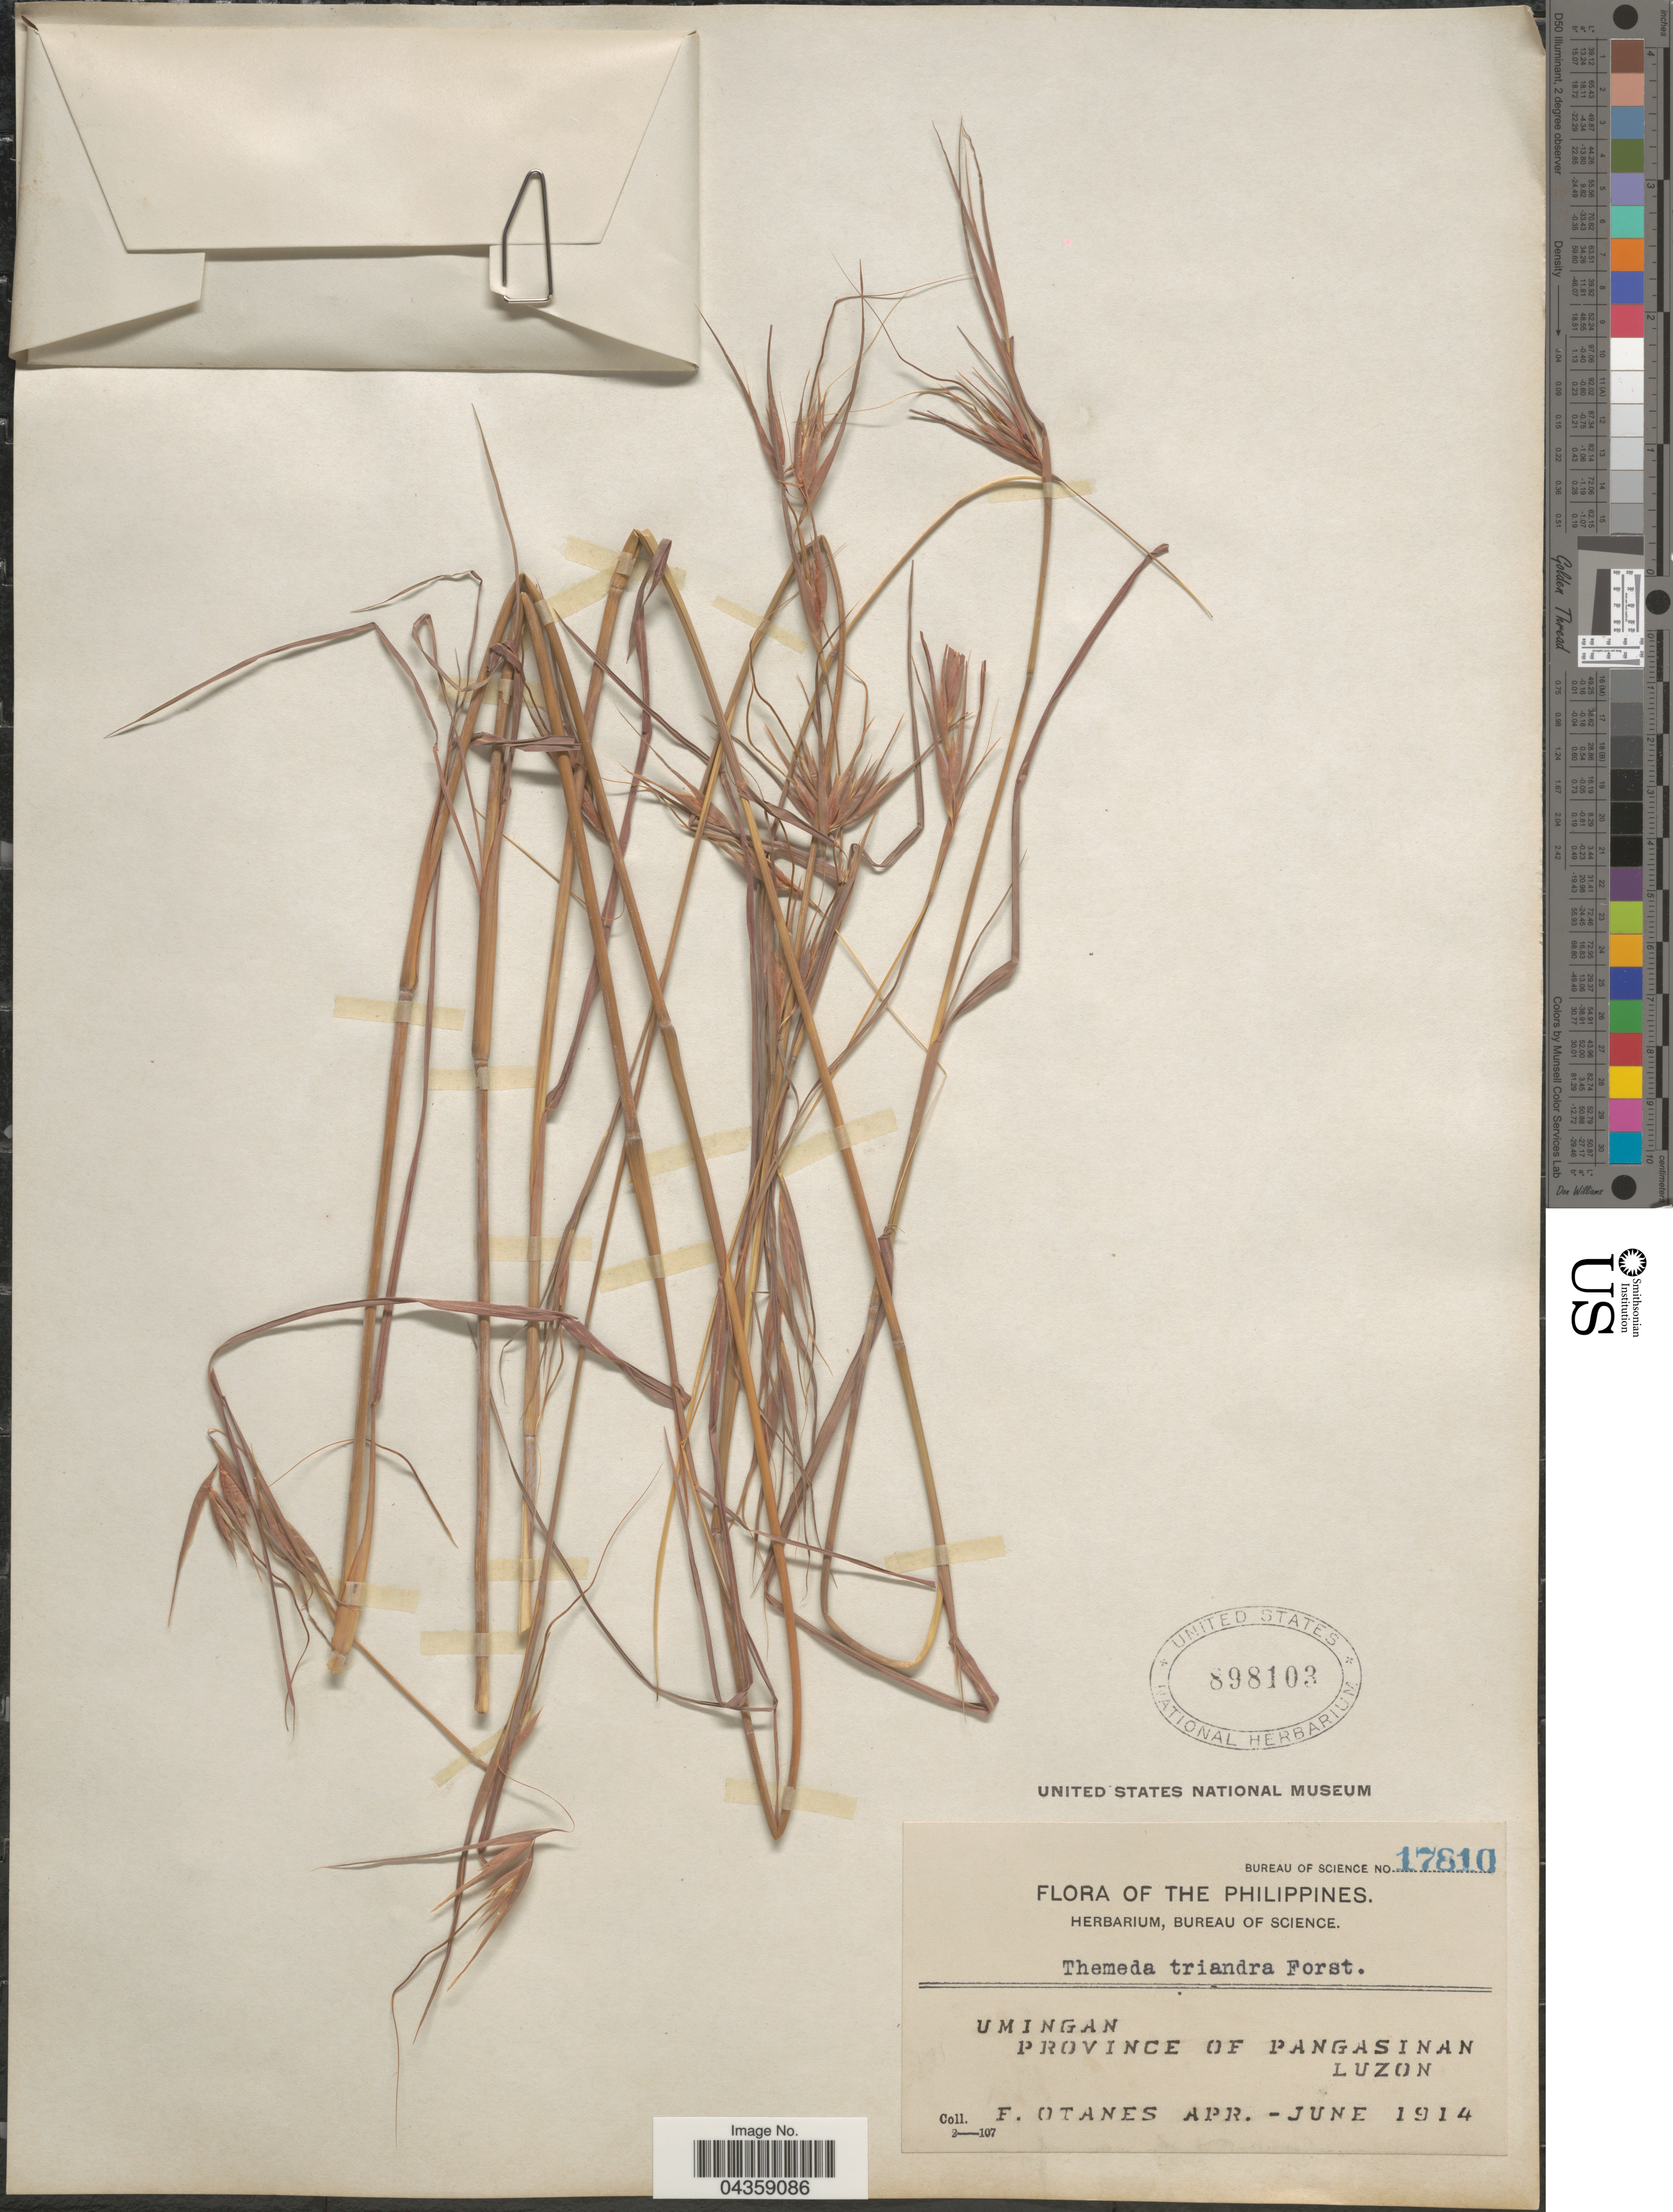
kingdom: Plantae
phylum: Tracheophyta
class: Liliopsida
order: Poales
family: Poaceae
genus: Themeda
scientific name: Themeda triandra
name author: Forssk.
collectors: F. Q. Otanes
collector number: Bureau of Science 17810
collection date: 1914-04/1914-06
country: Philippines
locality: Umingan. Province of Pangasinan. Luzon.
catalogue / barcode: US 898103